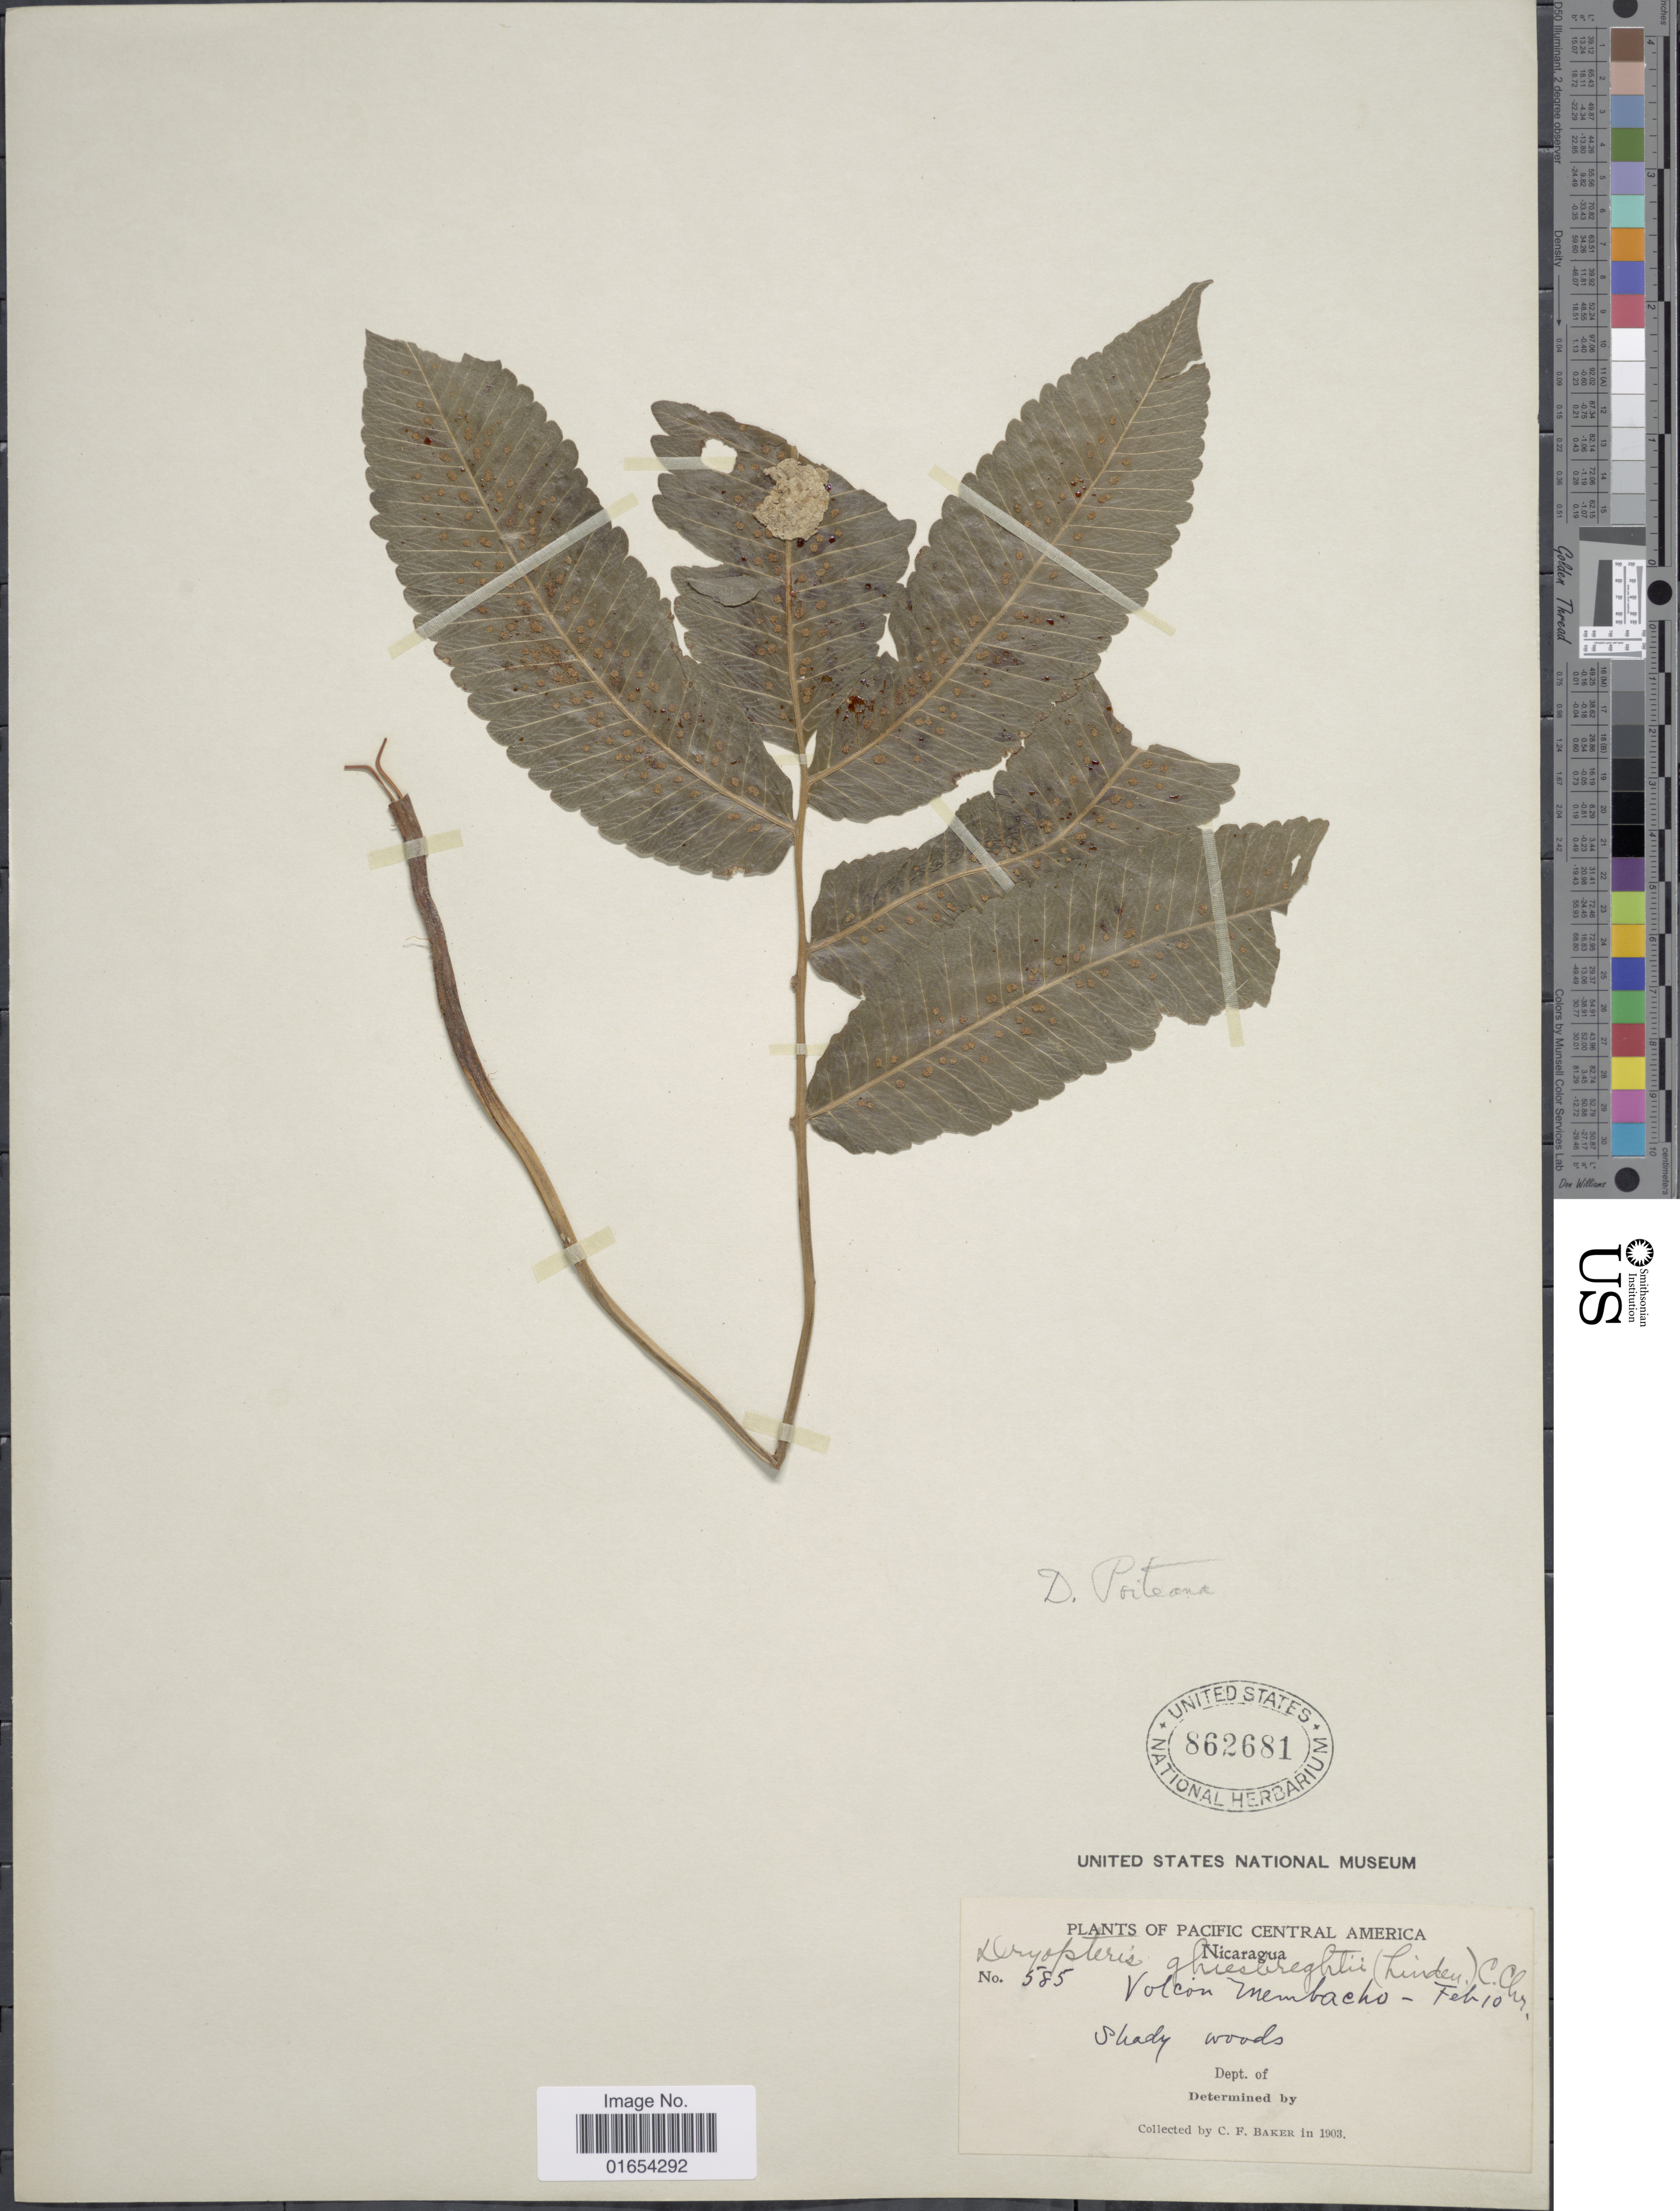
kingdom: Plantae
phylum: Tracheophyta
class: Polypodiopsida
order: Polypodiales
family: Thelypteridaceae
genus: Goniopteris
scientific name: Goniopteris poiteana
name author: (Bory) Ching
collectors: C. F. Baker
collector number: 585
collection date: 1903-02-10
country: Nicaragua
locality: Pacific Central America, Volcan Membacho, shady woods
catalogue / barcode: US 862681